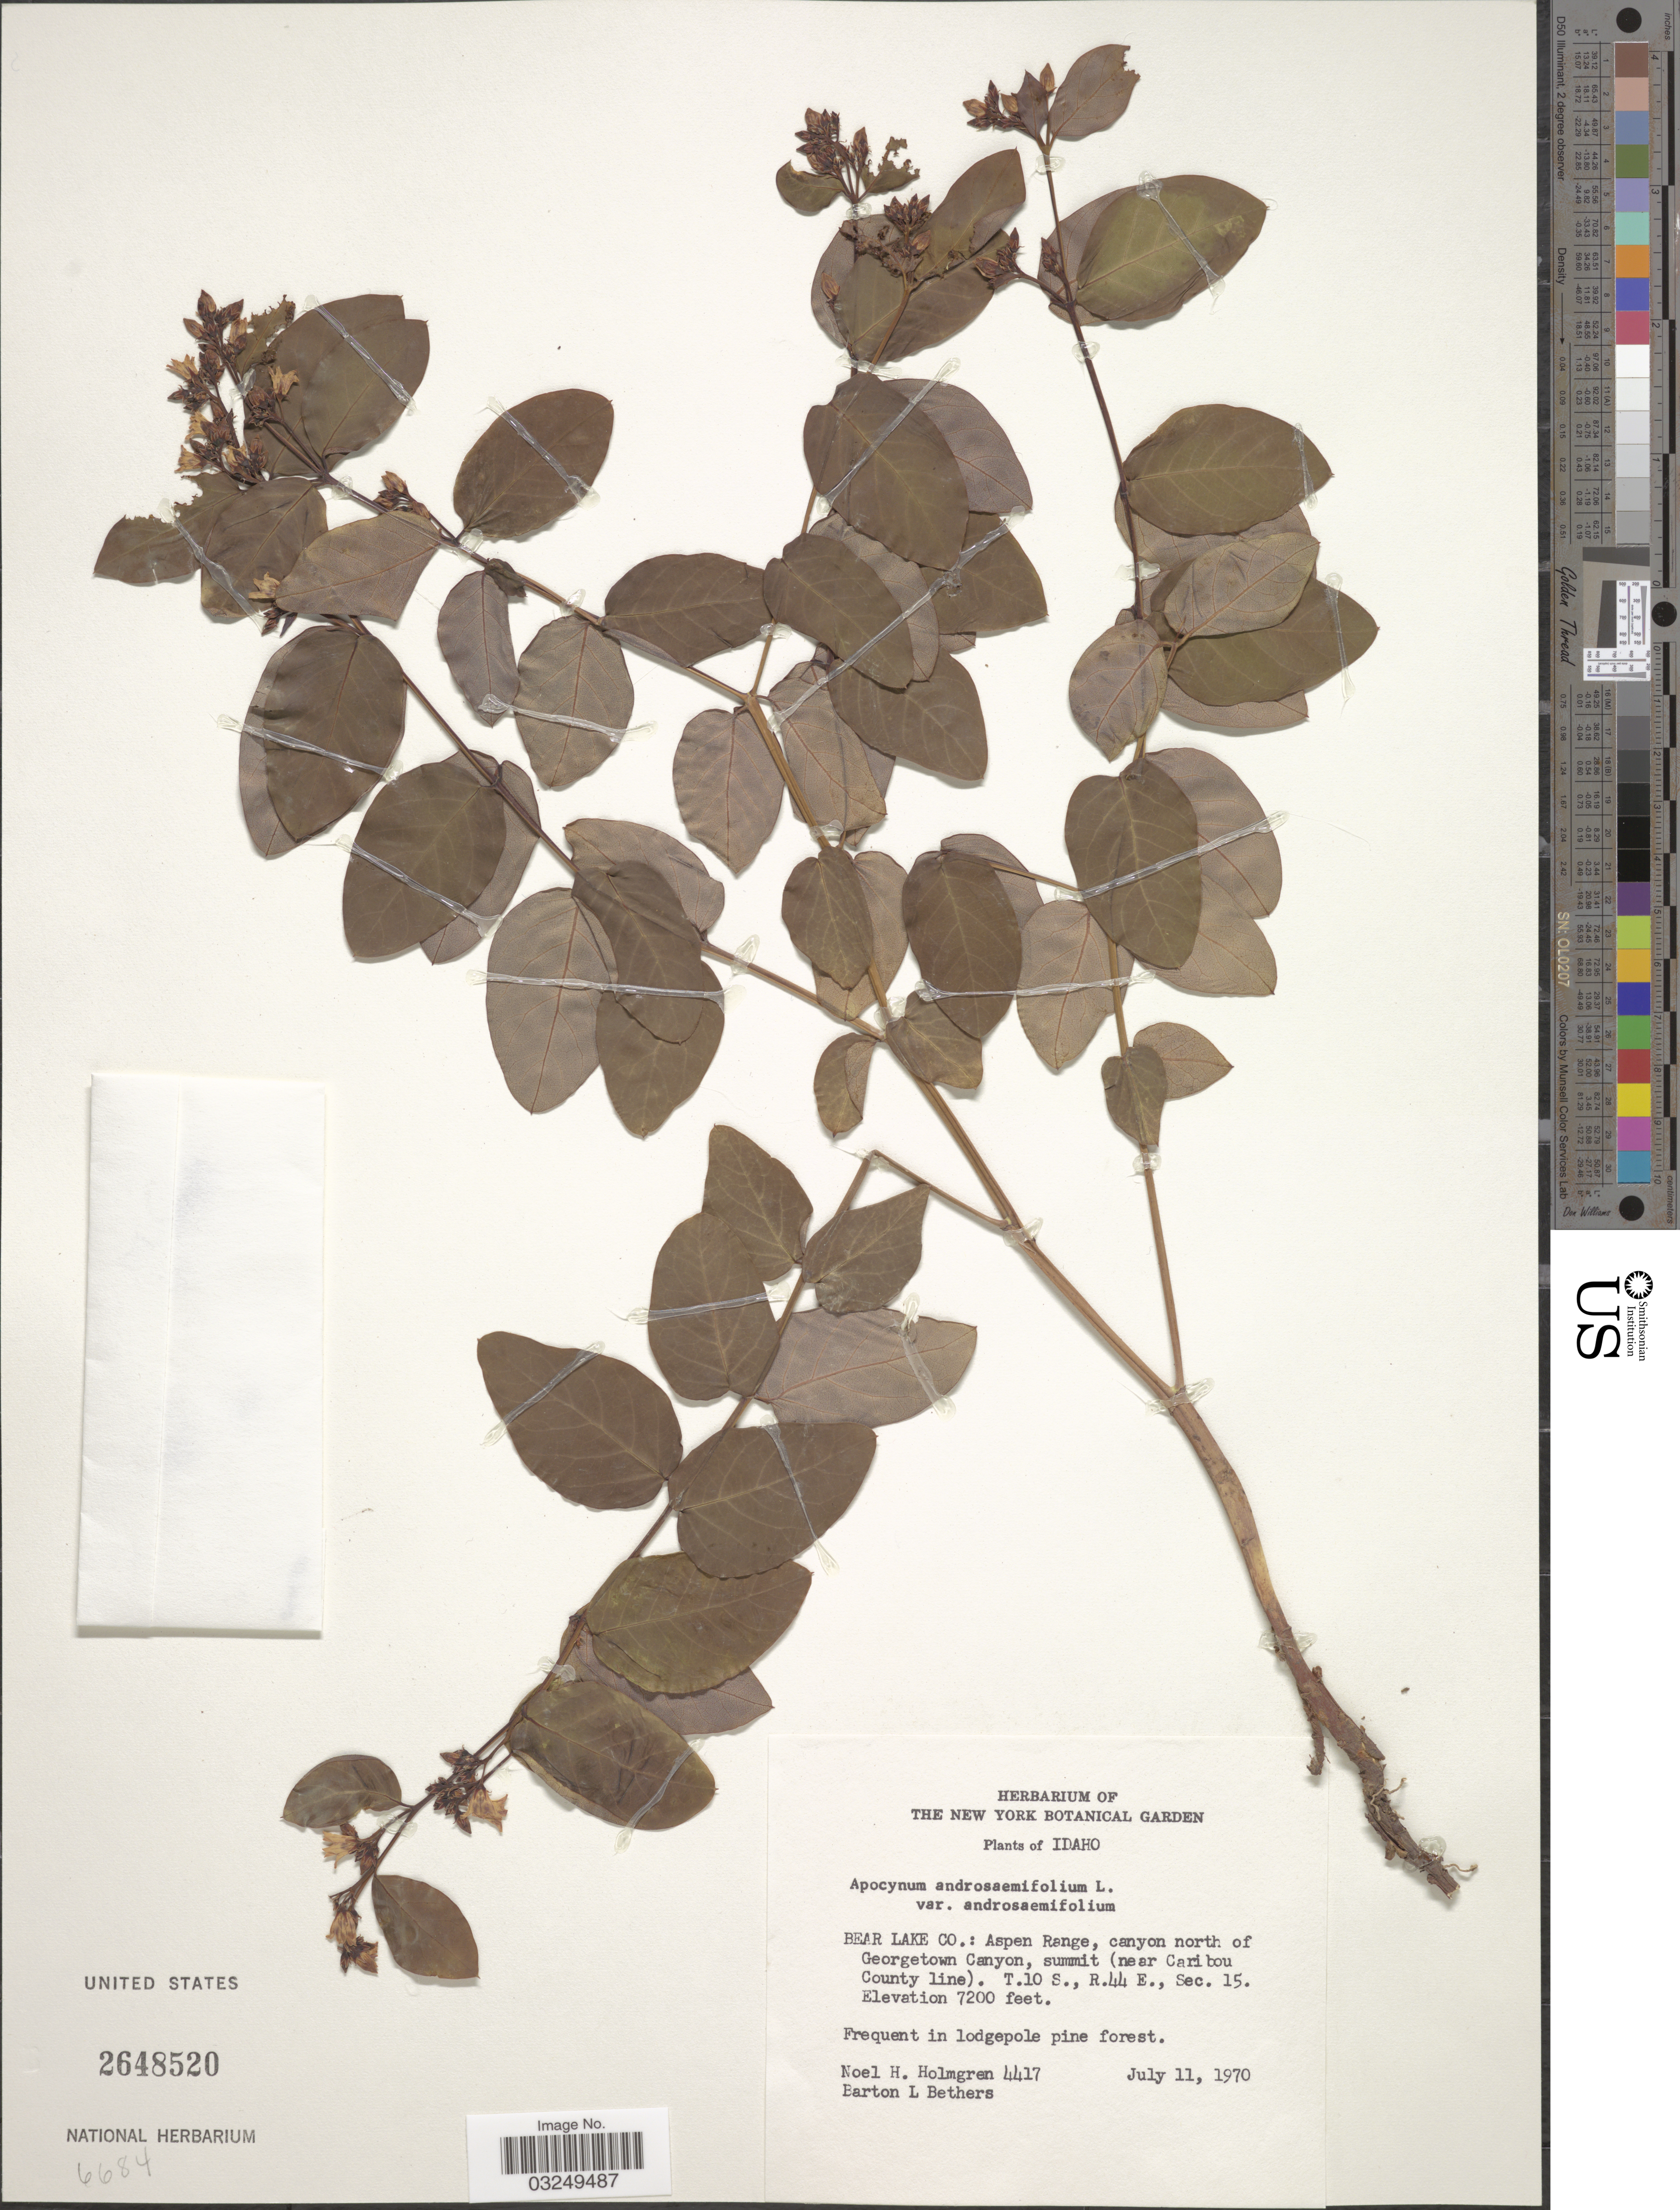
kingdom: Plantae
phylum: Tracheophyta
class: Magnoliopsida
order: Gentianales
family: Apocynaceae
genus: Apocynum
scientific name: Apocynum androsaemifolium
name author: L.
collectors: N. H. Holmgren & B. Bethers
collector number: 4417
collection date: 1970-07-11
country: United States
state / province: Idaho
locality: Bear Lake Co.: Aspen Range, Canyon north of Georgetown Canyon, summit (near Caribou County line). T. 10 S., R. 44 E., Sec. 15.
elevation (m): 2195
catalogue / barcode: US 2648520